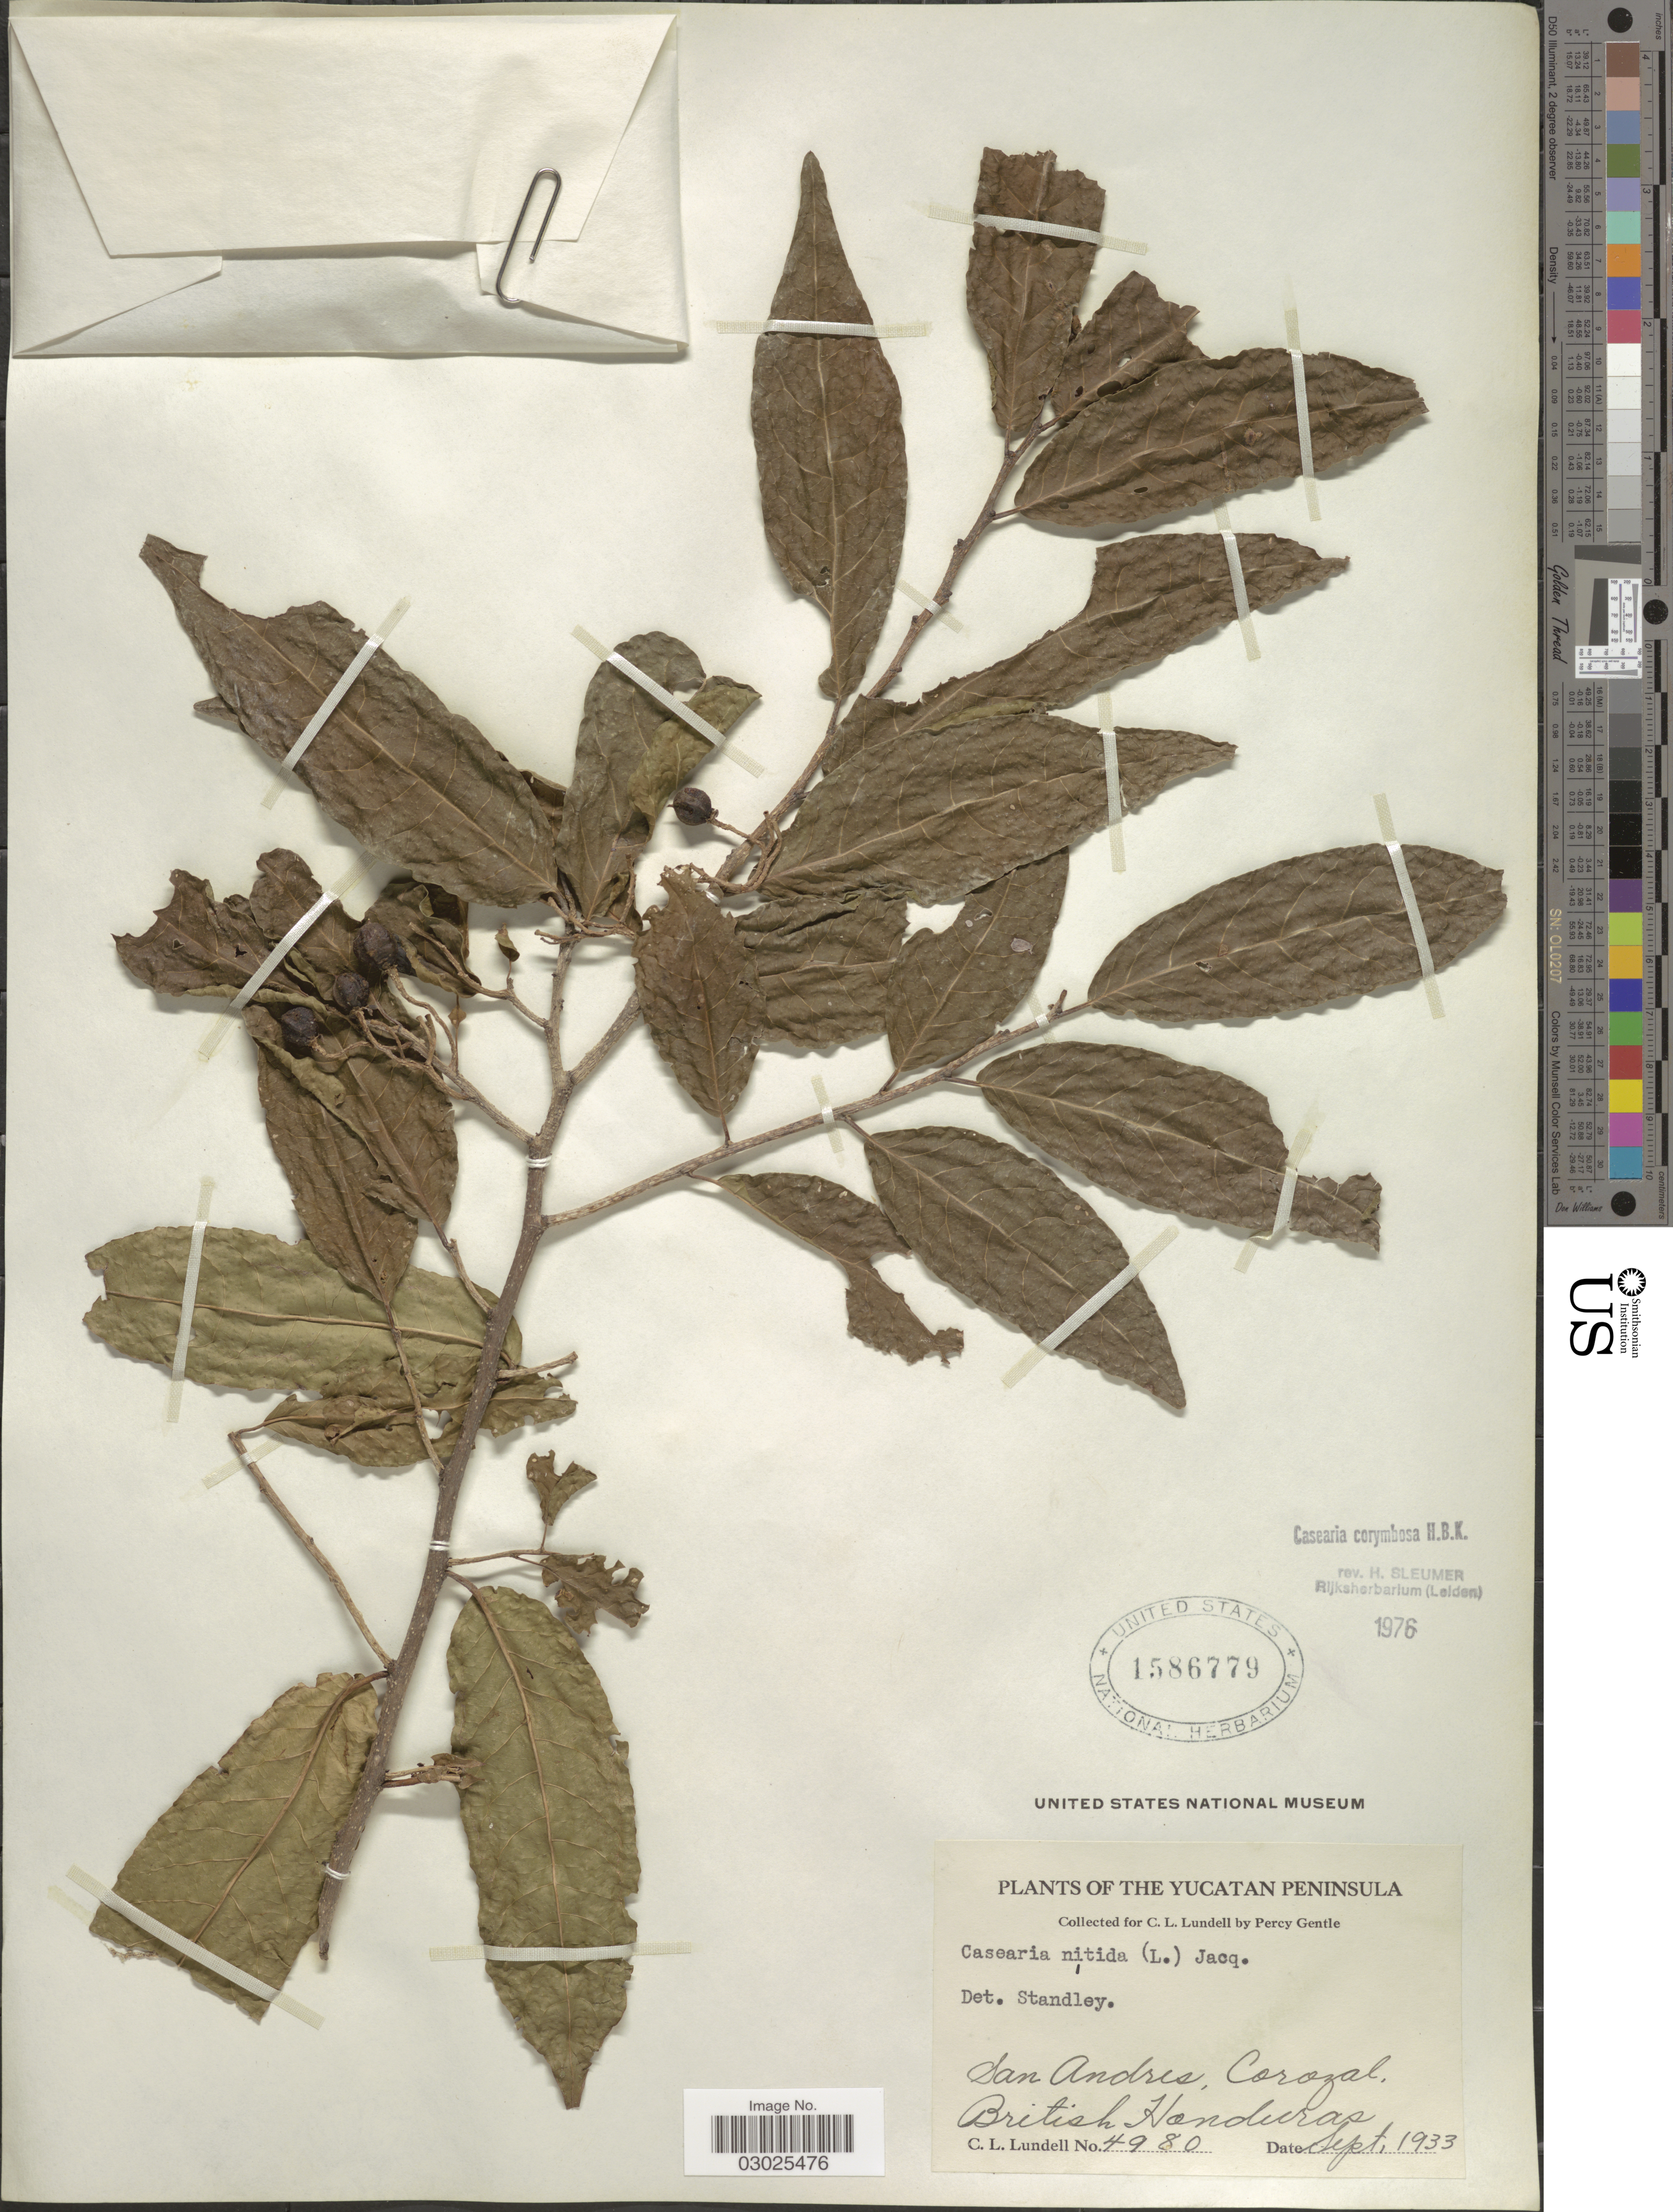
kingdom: Plantae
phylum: Tracheophyta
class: Magnoliopsida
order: Malpighiales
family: Salicaceae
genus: Casearia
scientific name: Casearia corymbosa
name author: Kunth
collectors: C. L. Lundell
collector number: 4980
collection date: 1933-09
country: Belize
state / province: Corozal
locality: Yucatan Peninsula San Andres. British Honduras.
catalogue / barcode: US 1586779